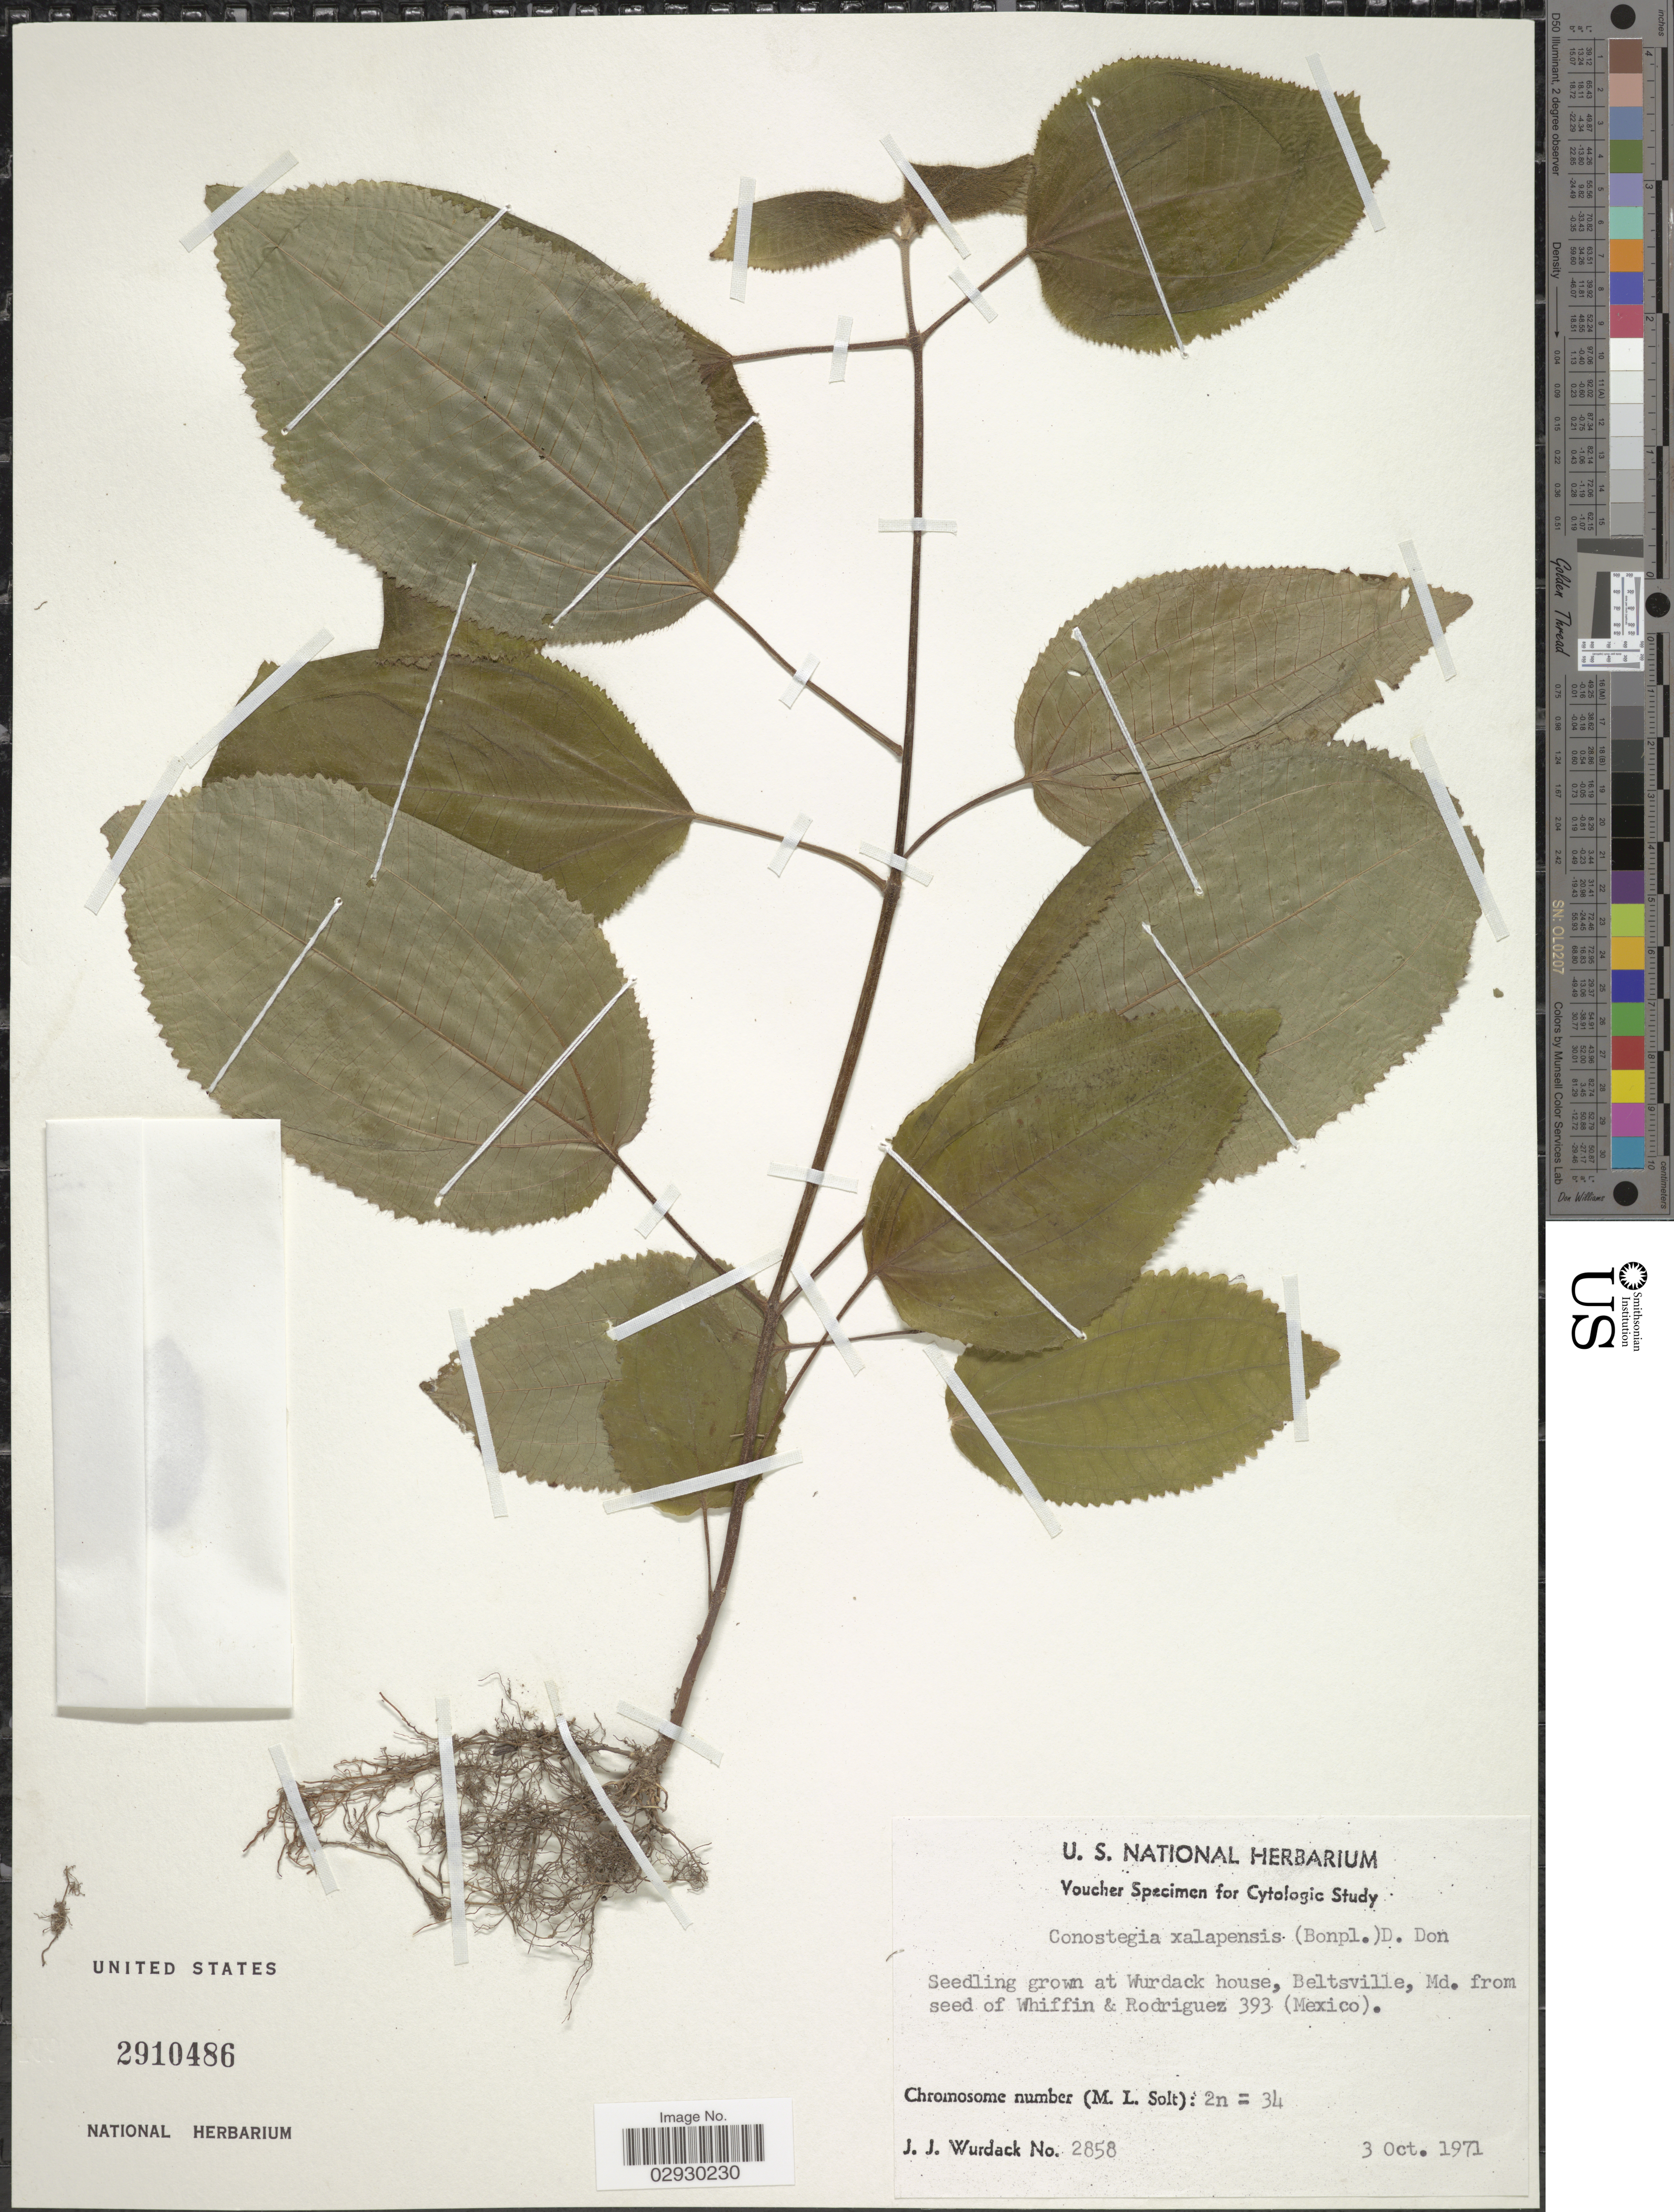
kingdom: Plantae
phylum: Tracheophyta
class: Magnoliopsida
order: Myrtales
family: Melastomataceae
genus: Conostegia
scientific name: Conostegia quadrangularis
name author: Schltdl. ex Steud.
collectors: J. J. Wurdack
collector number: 2858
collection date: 1971-10-03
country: United States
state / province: Maryland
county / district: Prince George's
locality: Grown at Wurdack house, Beltsville, Md.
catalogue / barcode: US 2910486